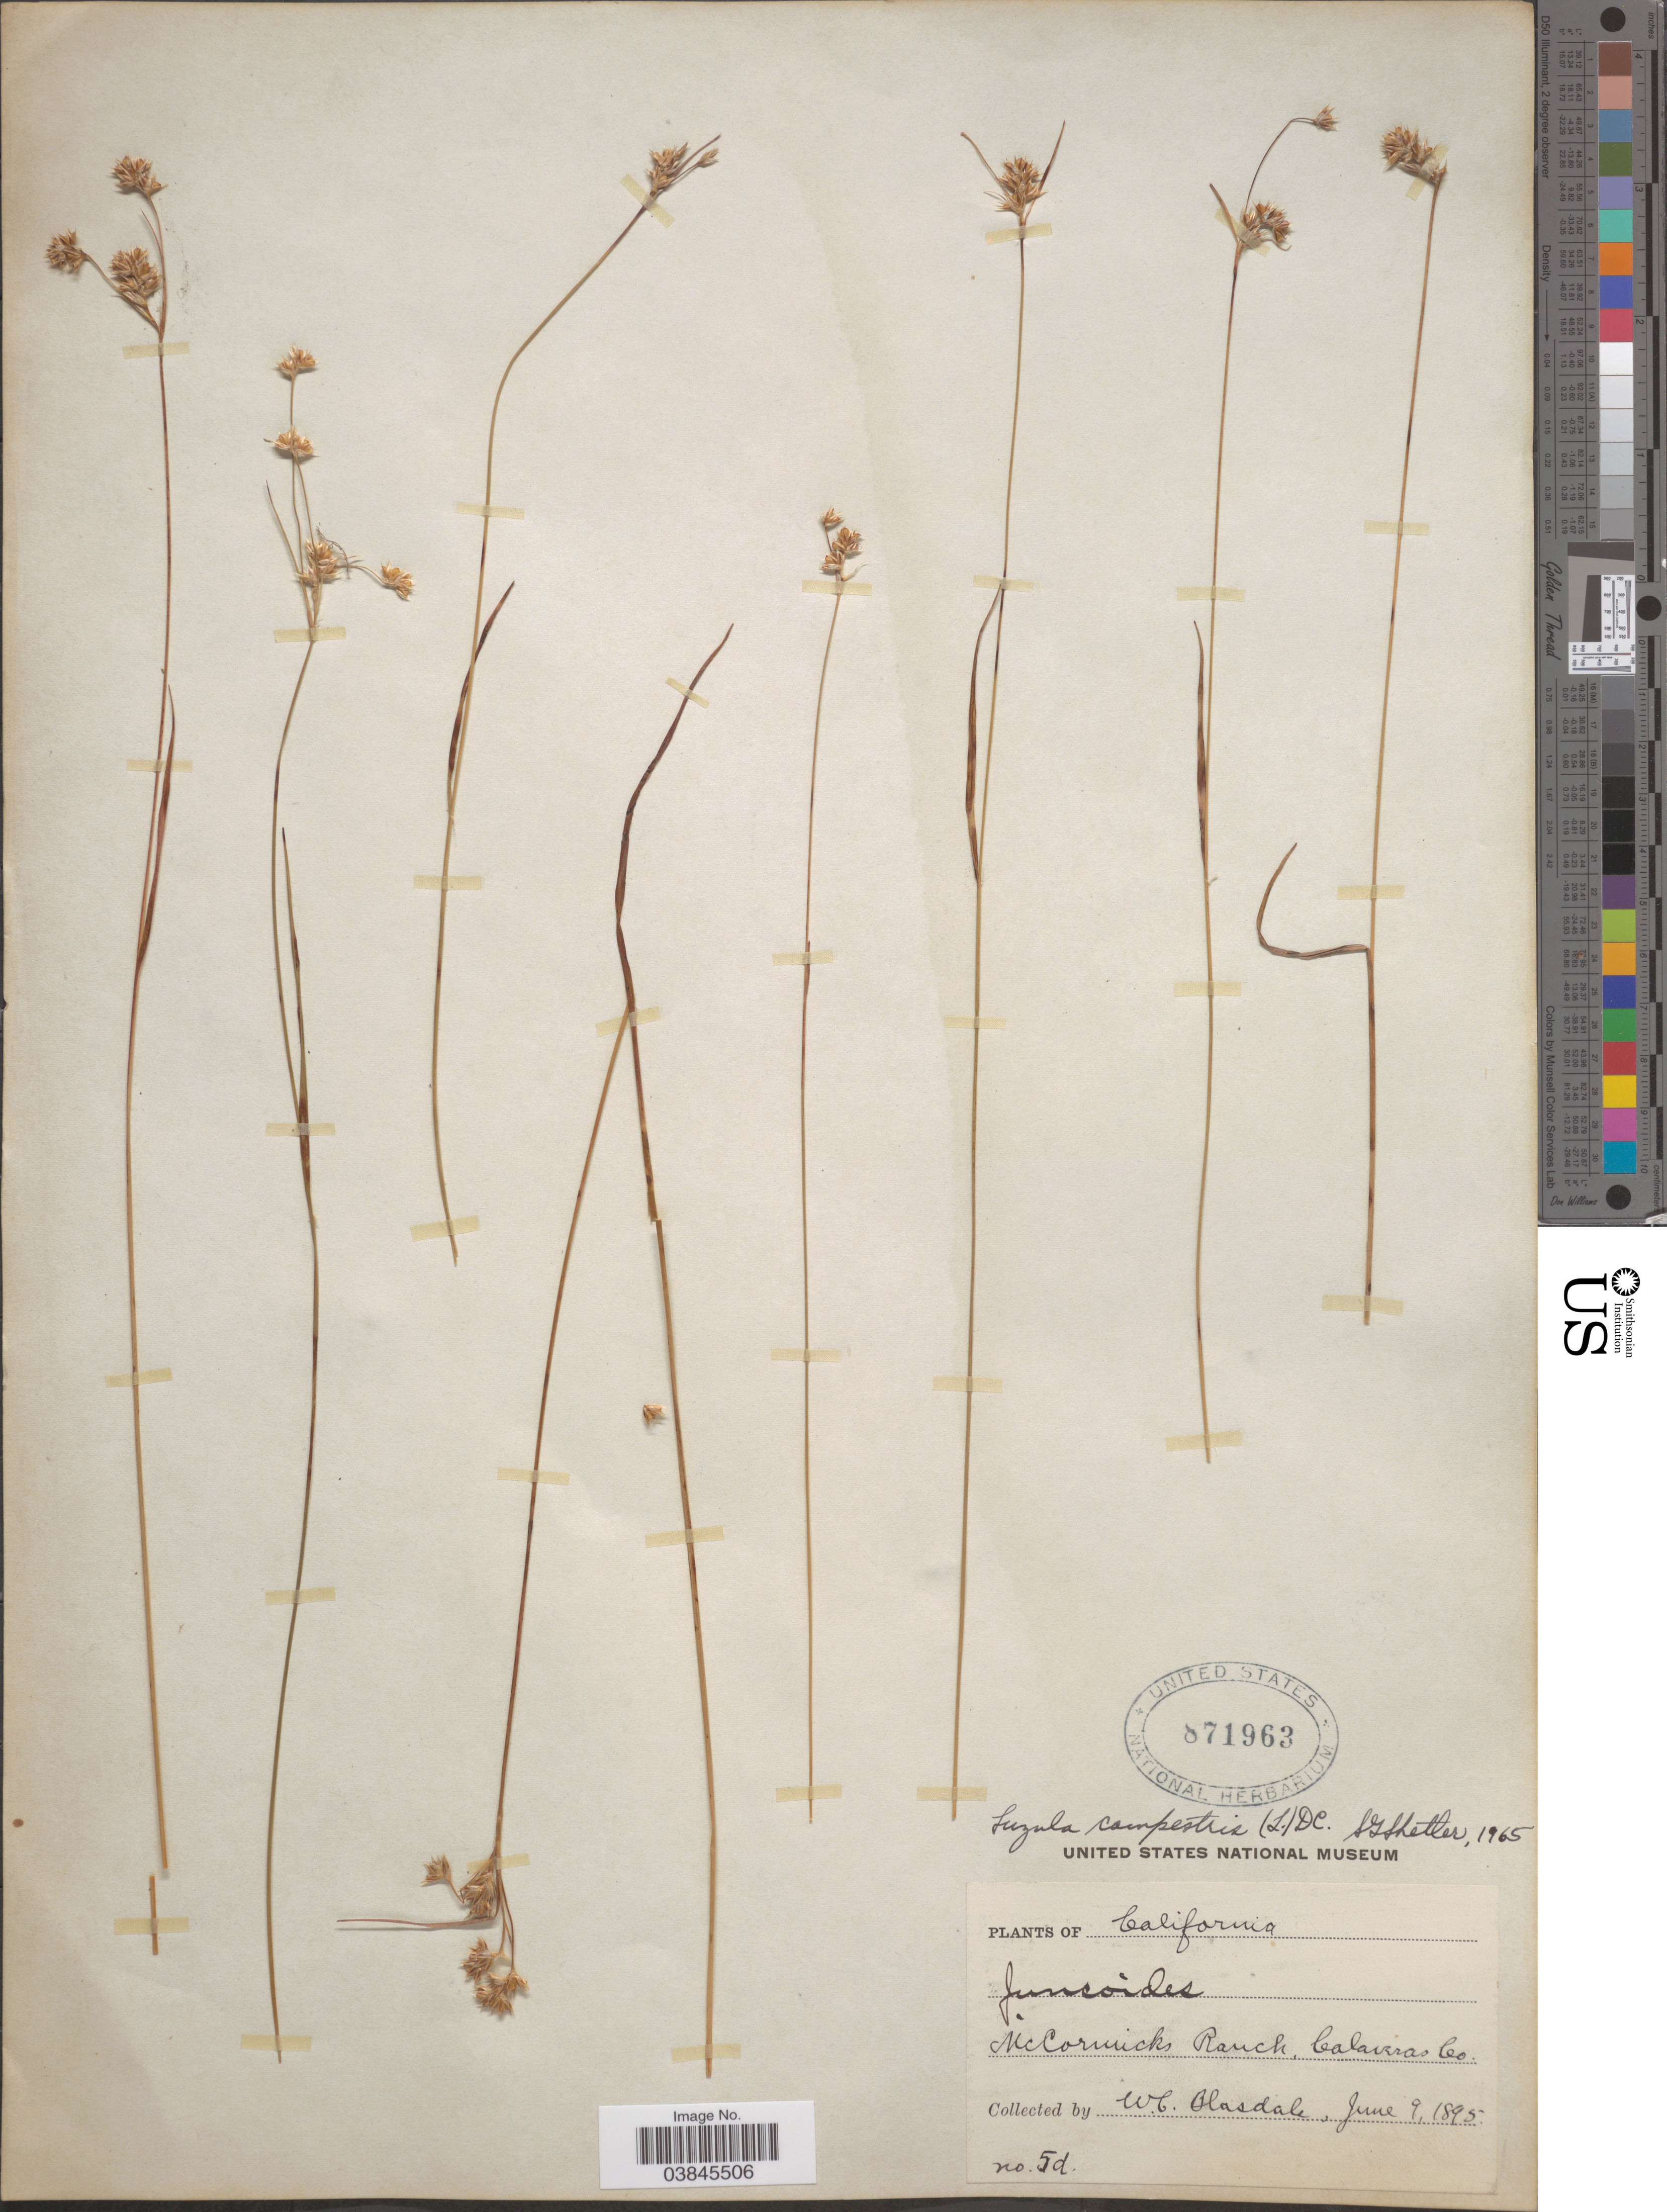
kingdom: Plantae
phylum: Tracheophyta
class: Liliopsida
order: Poales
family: Juncaceae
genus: Luzula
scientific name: Luzula campestris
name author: (L.) DC.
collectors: W. Blasdale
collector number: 5d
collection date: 1895-06-09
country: United States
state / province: California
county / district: Calaveras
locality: McCormicks Ranch, Calaveras Co.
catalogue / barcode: US 871963